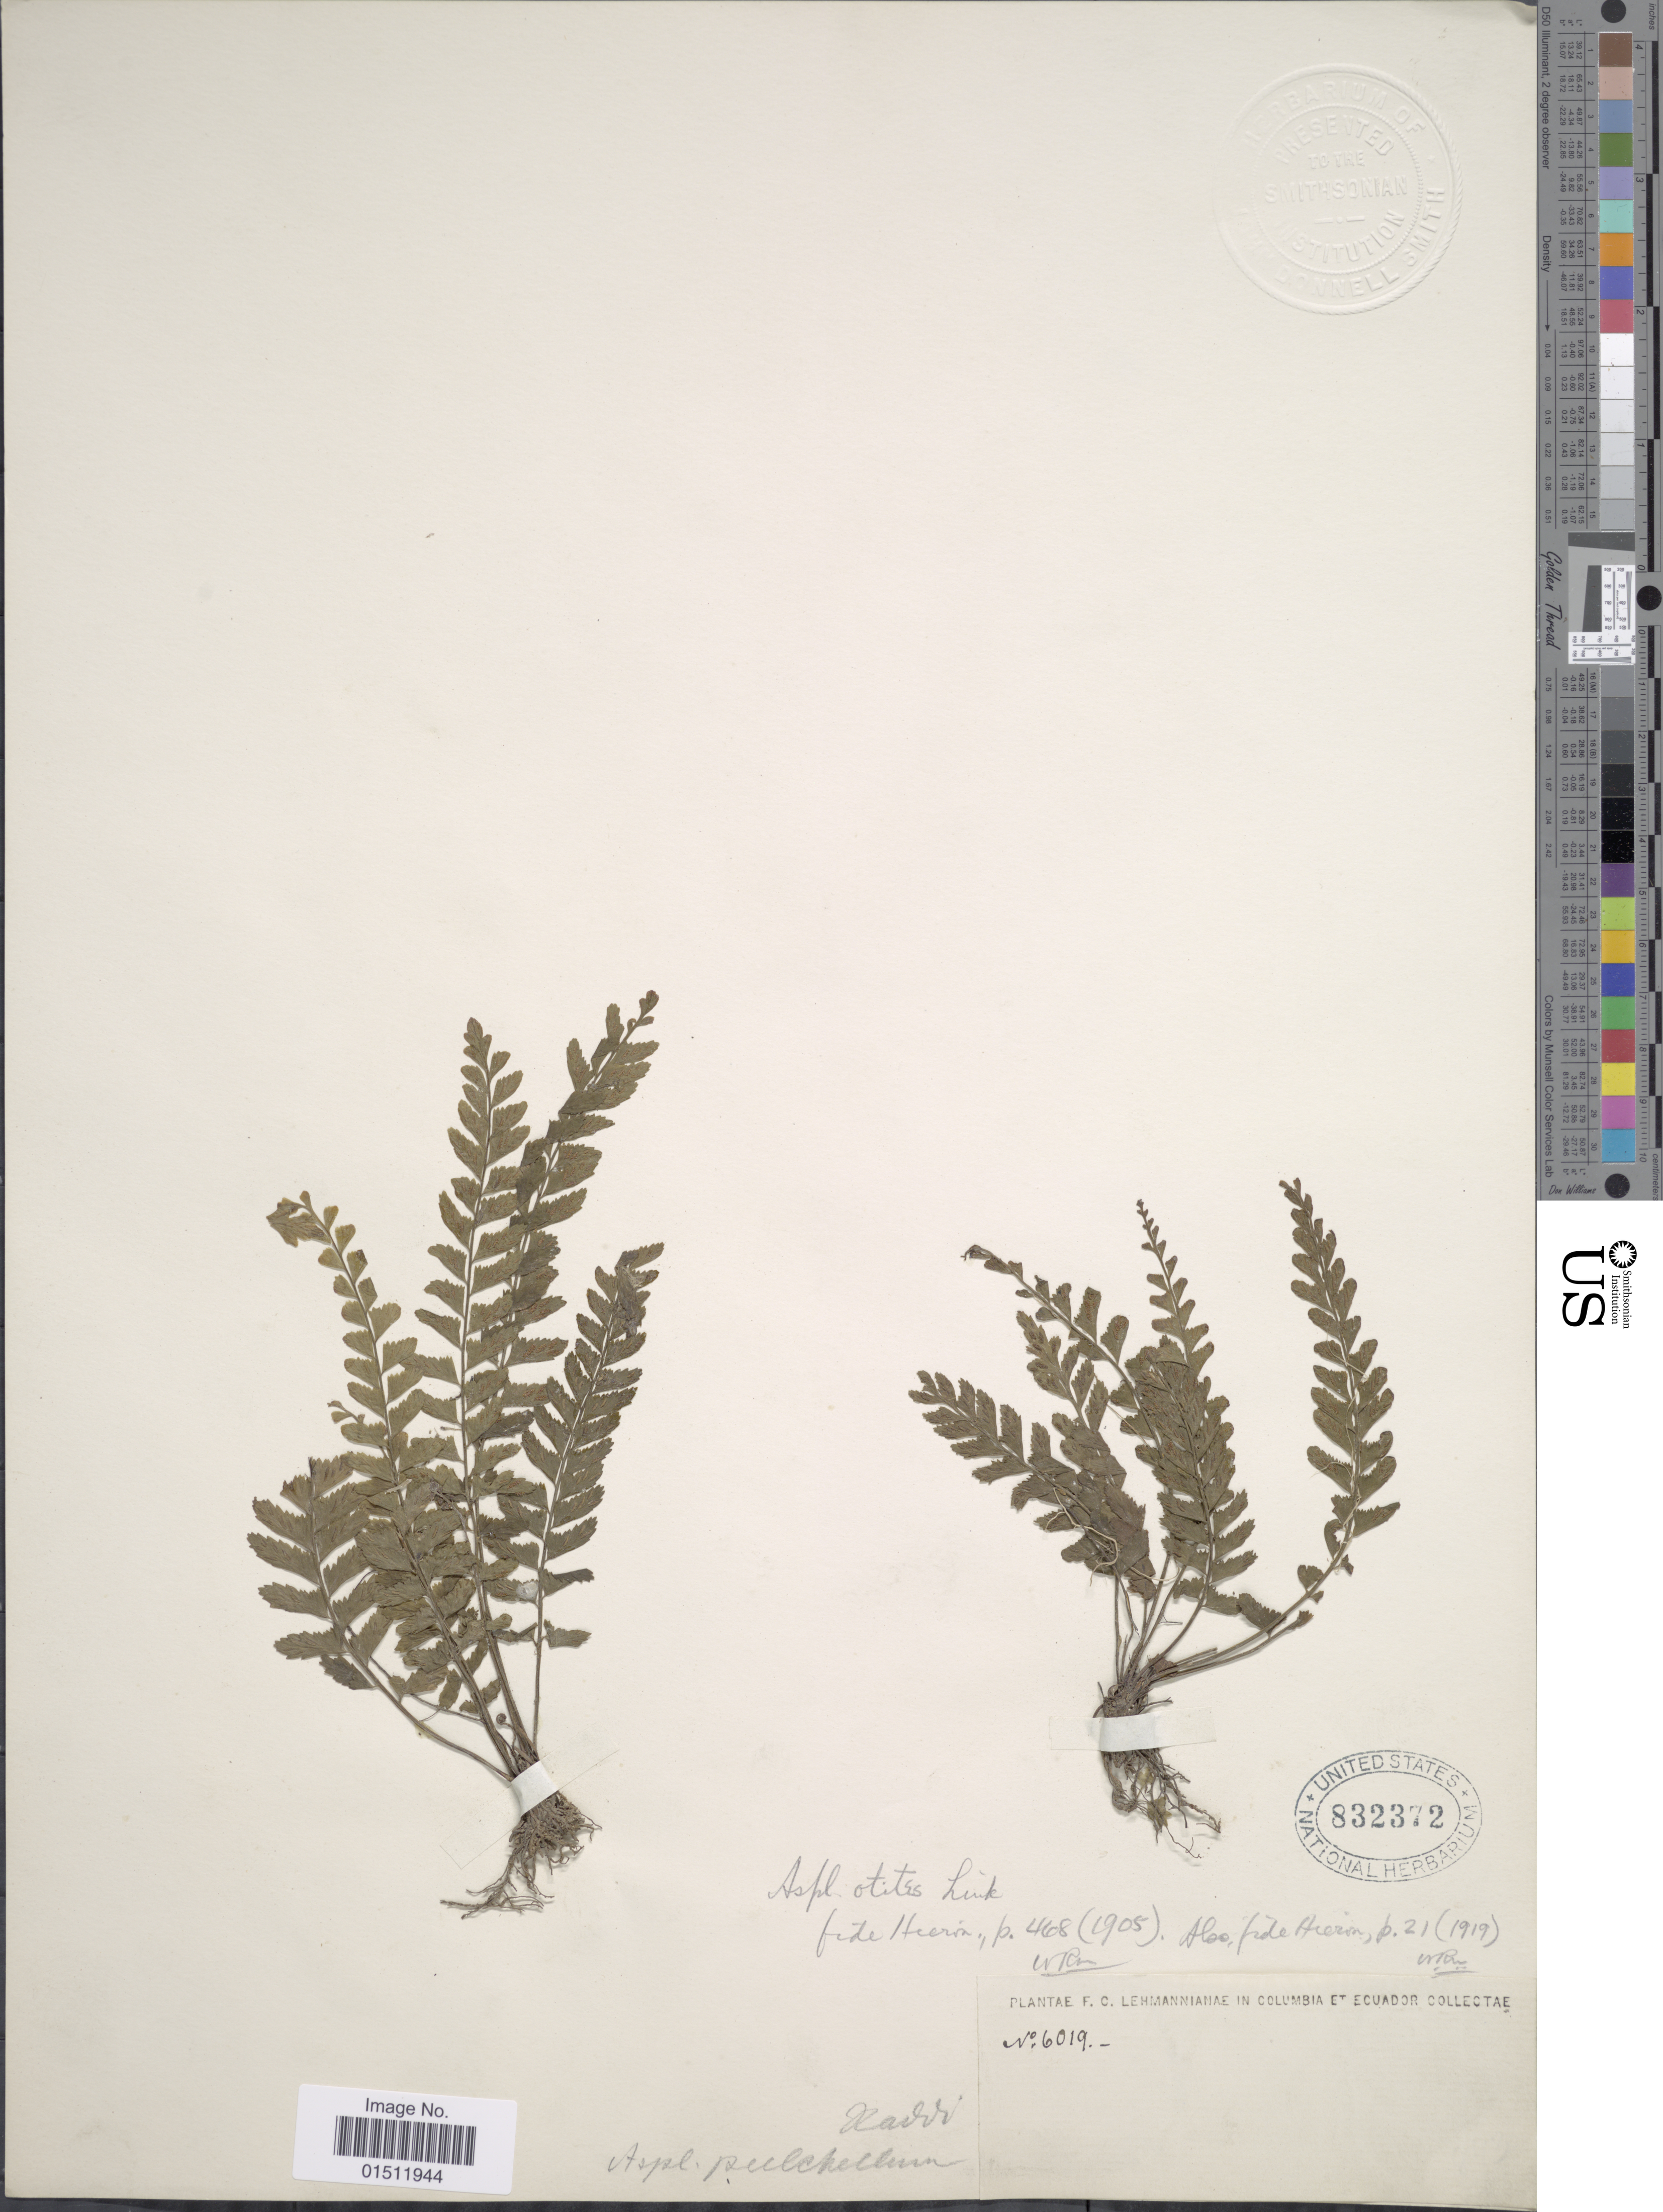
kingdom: Plantae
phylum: Tracheophyta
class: Polypodiopsida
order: Polypodiales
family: Aspleniaceae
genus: Asplenium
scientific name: Asplenium otites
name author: Link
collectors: F. Lehman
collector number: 6019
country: Colombia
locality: Columbia et Ecuador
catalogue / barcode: US 832372